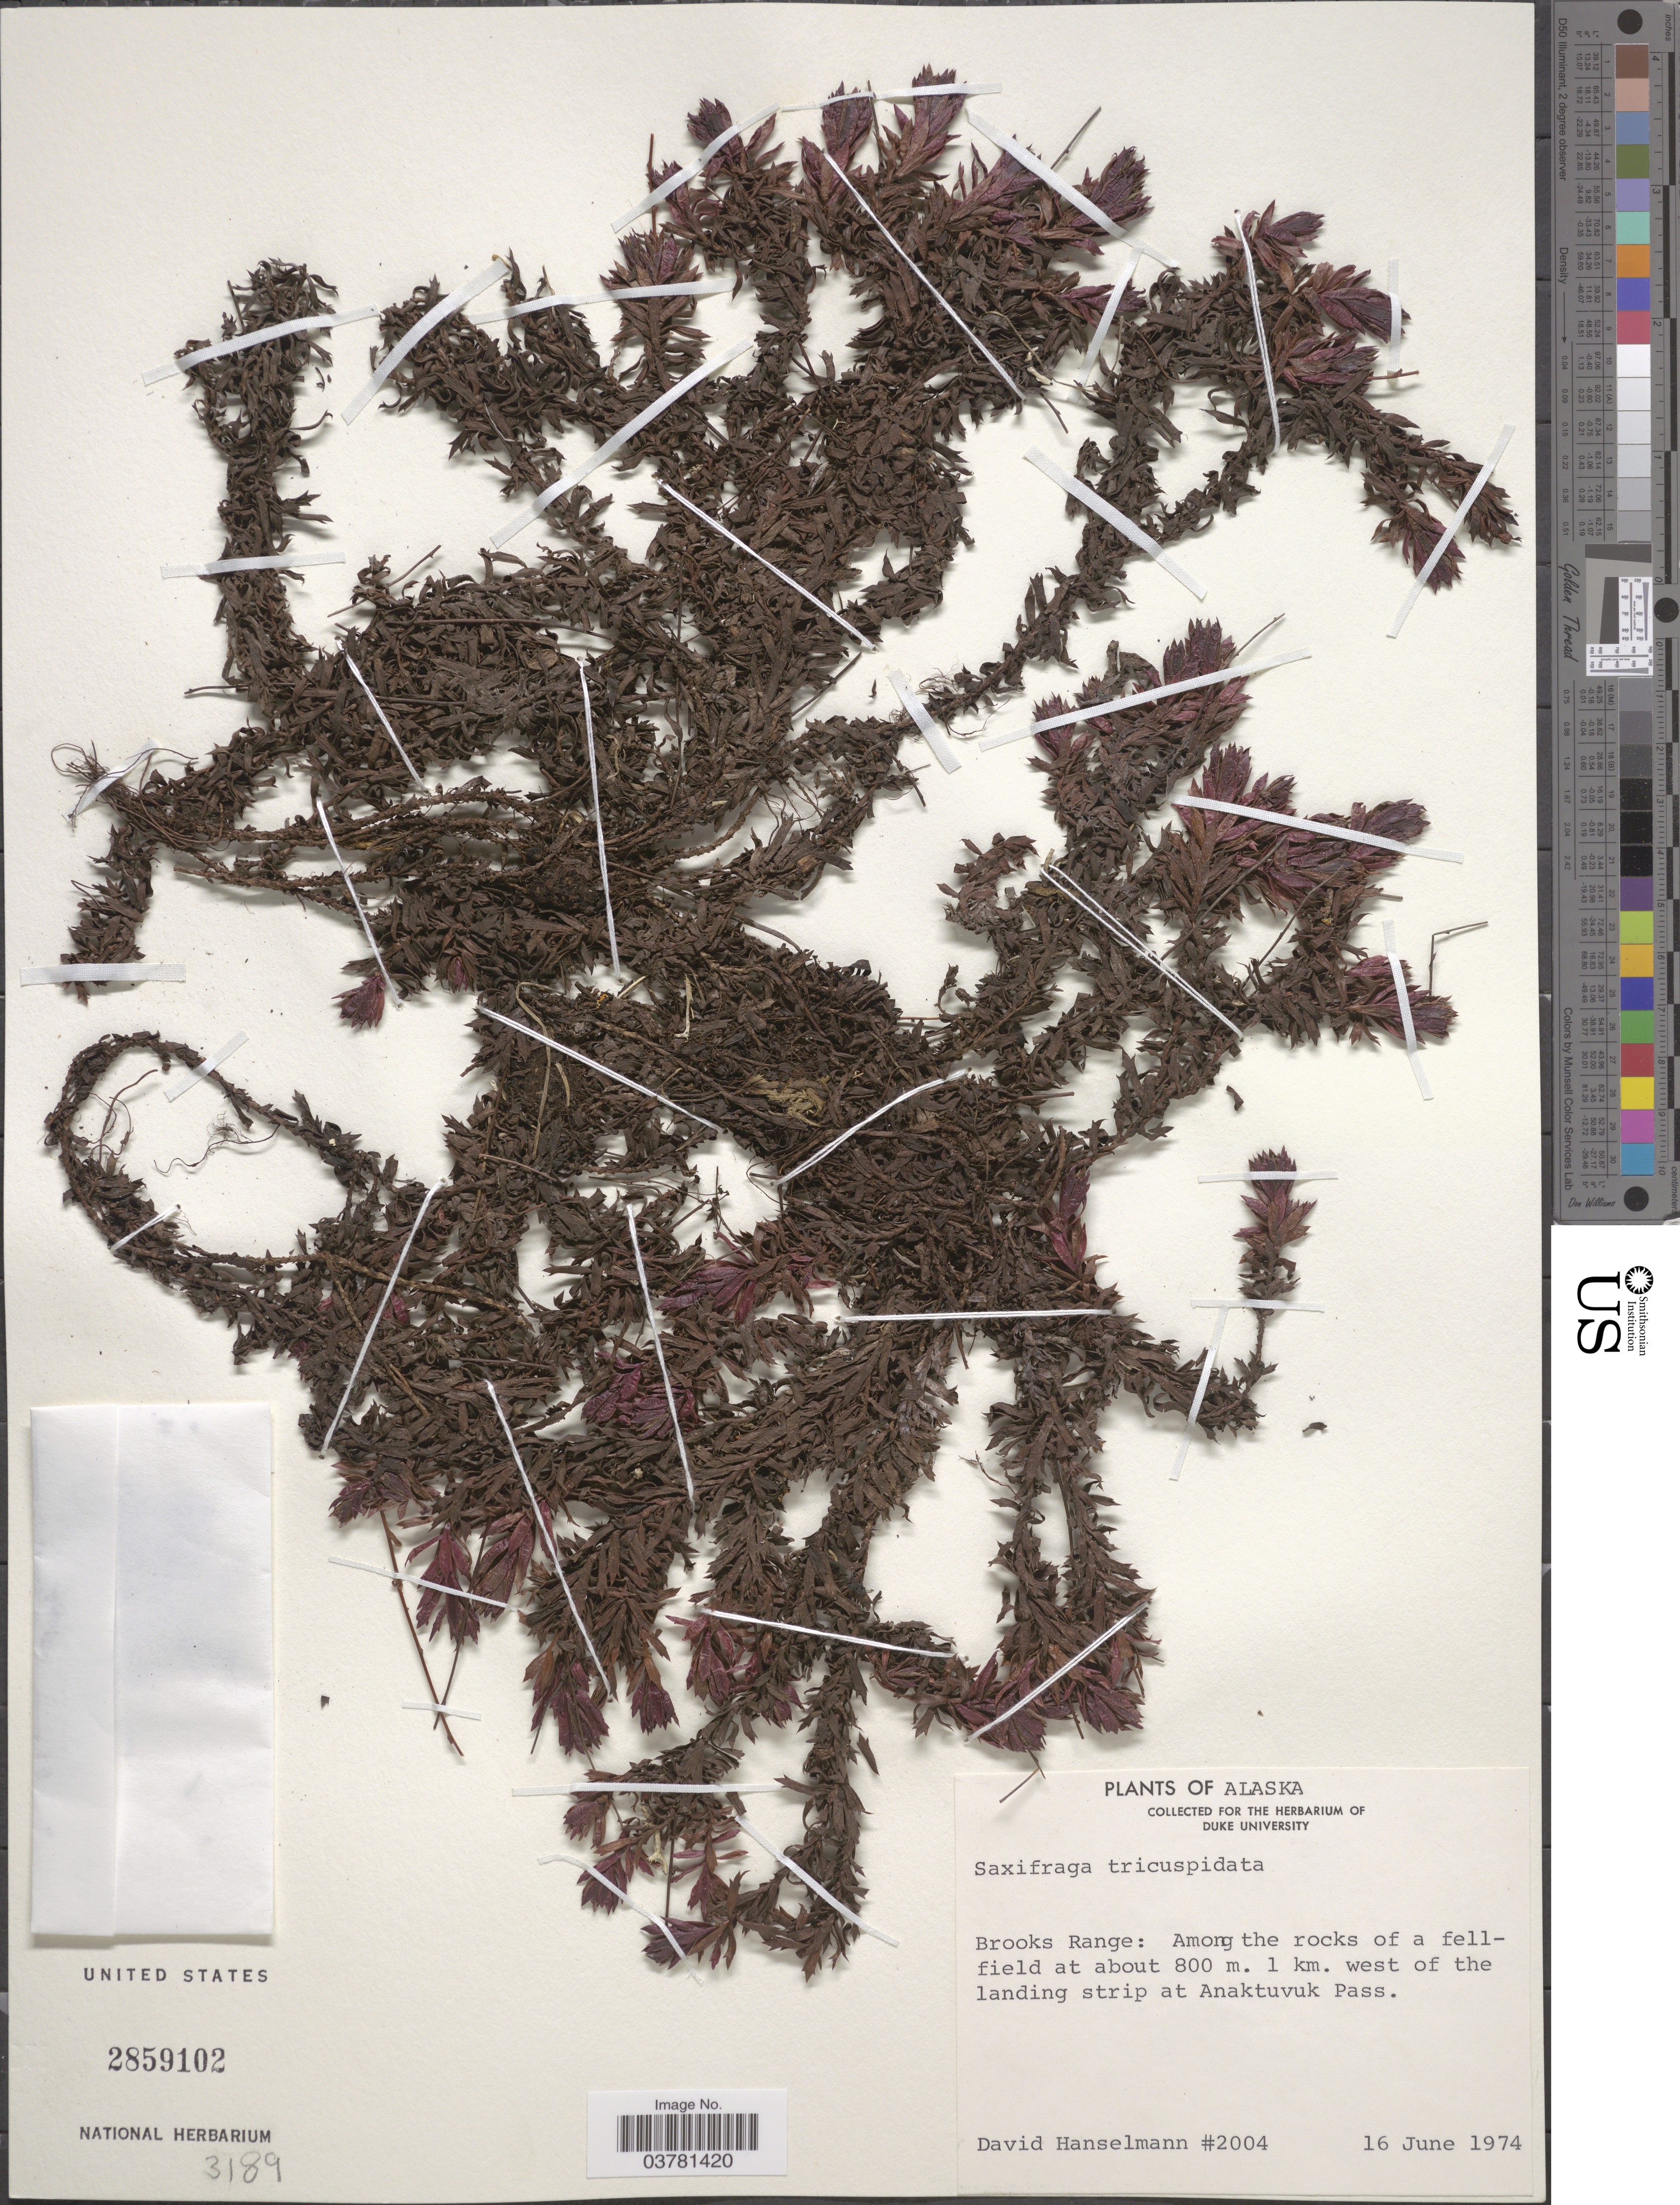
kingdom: Plantae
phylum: Tracheophyta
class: Magnoliopsida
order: Saxifragales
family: Saxifragaceae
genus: Saxifraga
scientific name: Saxifraga tricuspidata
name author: Rottb.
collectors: D. Hanselmann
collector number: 2004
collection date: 1974-06-16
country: United States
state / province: Alaska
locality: Brooks Range: Among the rocks of a fell-field at about 800 m. 1 km. west of the landing strip at Anaktuvuk Pass.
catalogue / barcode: US 2859102